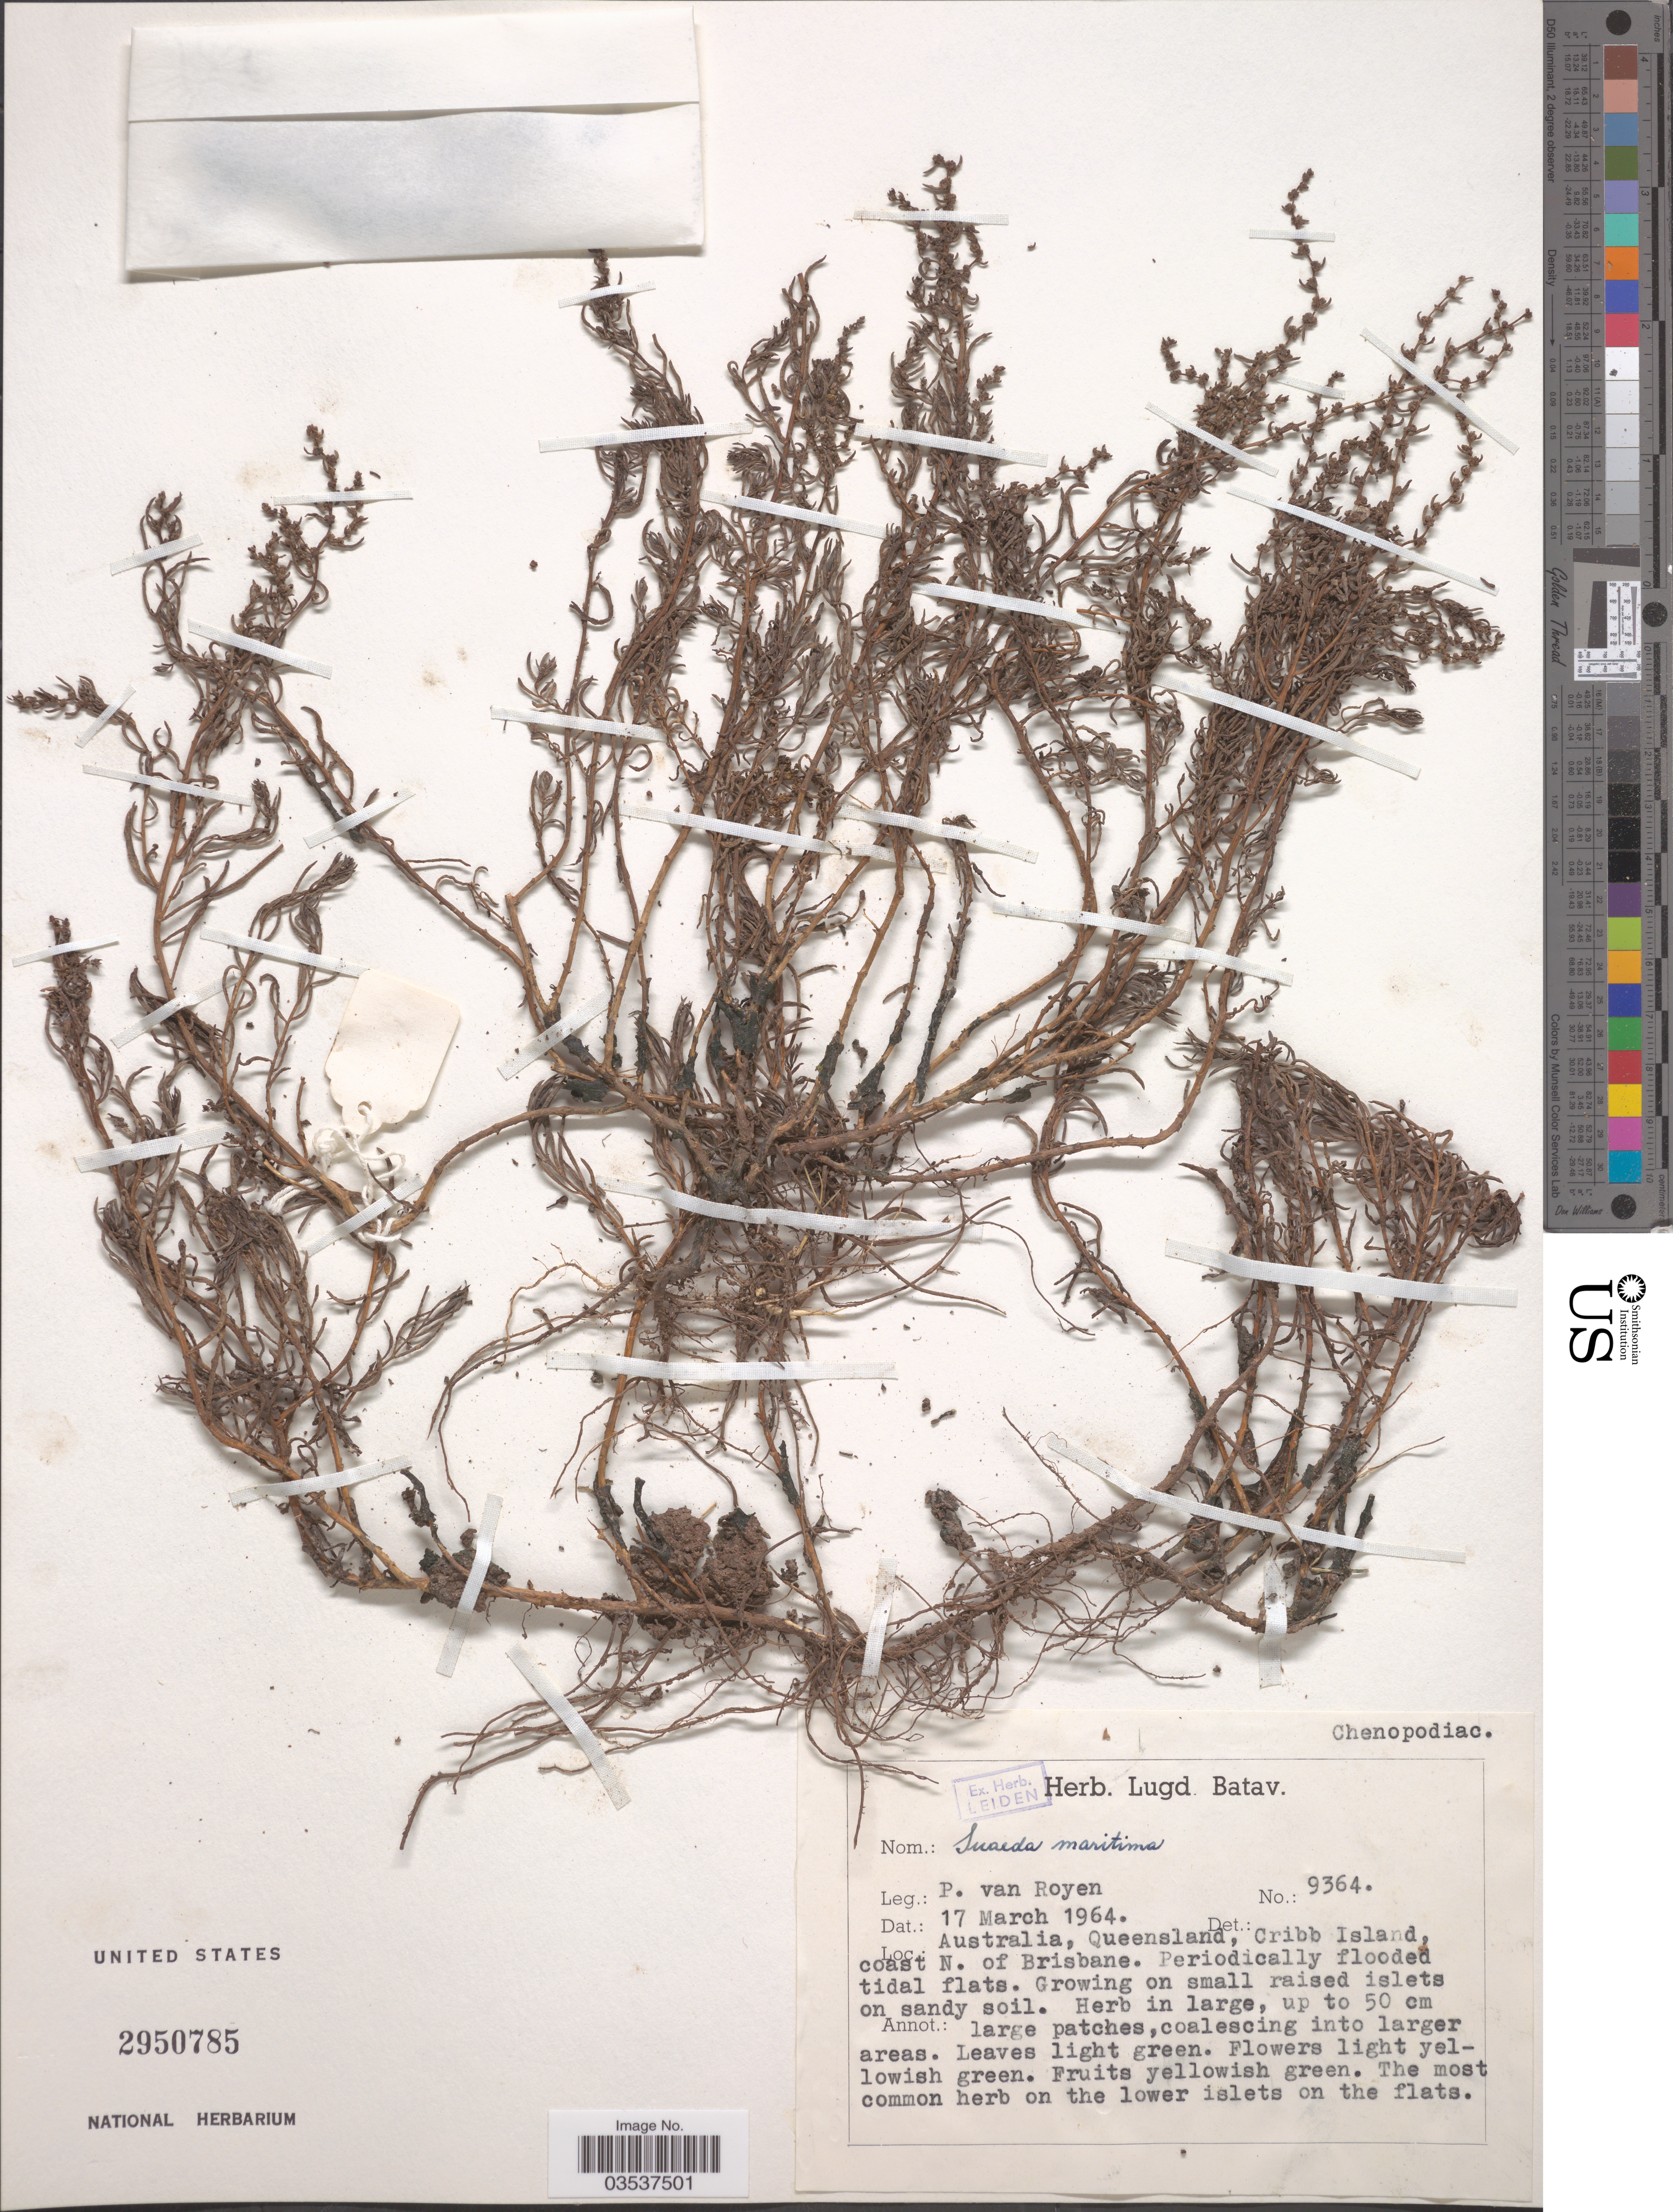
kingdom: Plantae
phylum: Tracheophyta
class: Magnoliopsida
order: Caryophyllales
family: Amaranthaceae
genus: Suaeda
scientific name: Suaeda maritima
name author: (L.) Dumort.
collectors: P. van Royen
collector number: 9364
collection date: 1964-03-17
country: Australia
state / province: Queensland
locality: Cribb Island, coast N. of Brisbane.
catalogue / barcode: US 2950785